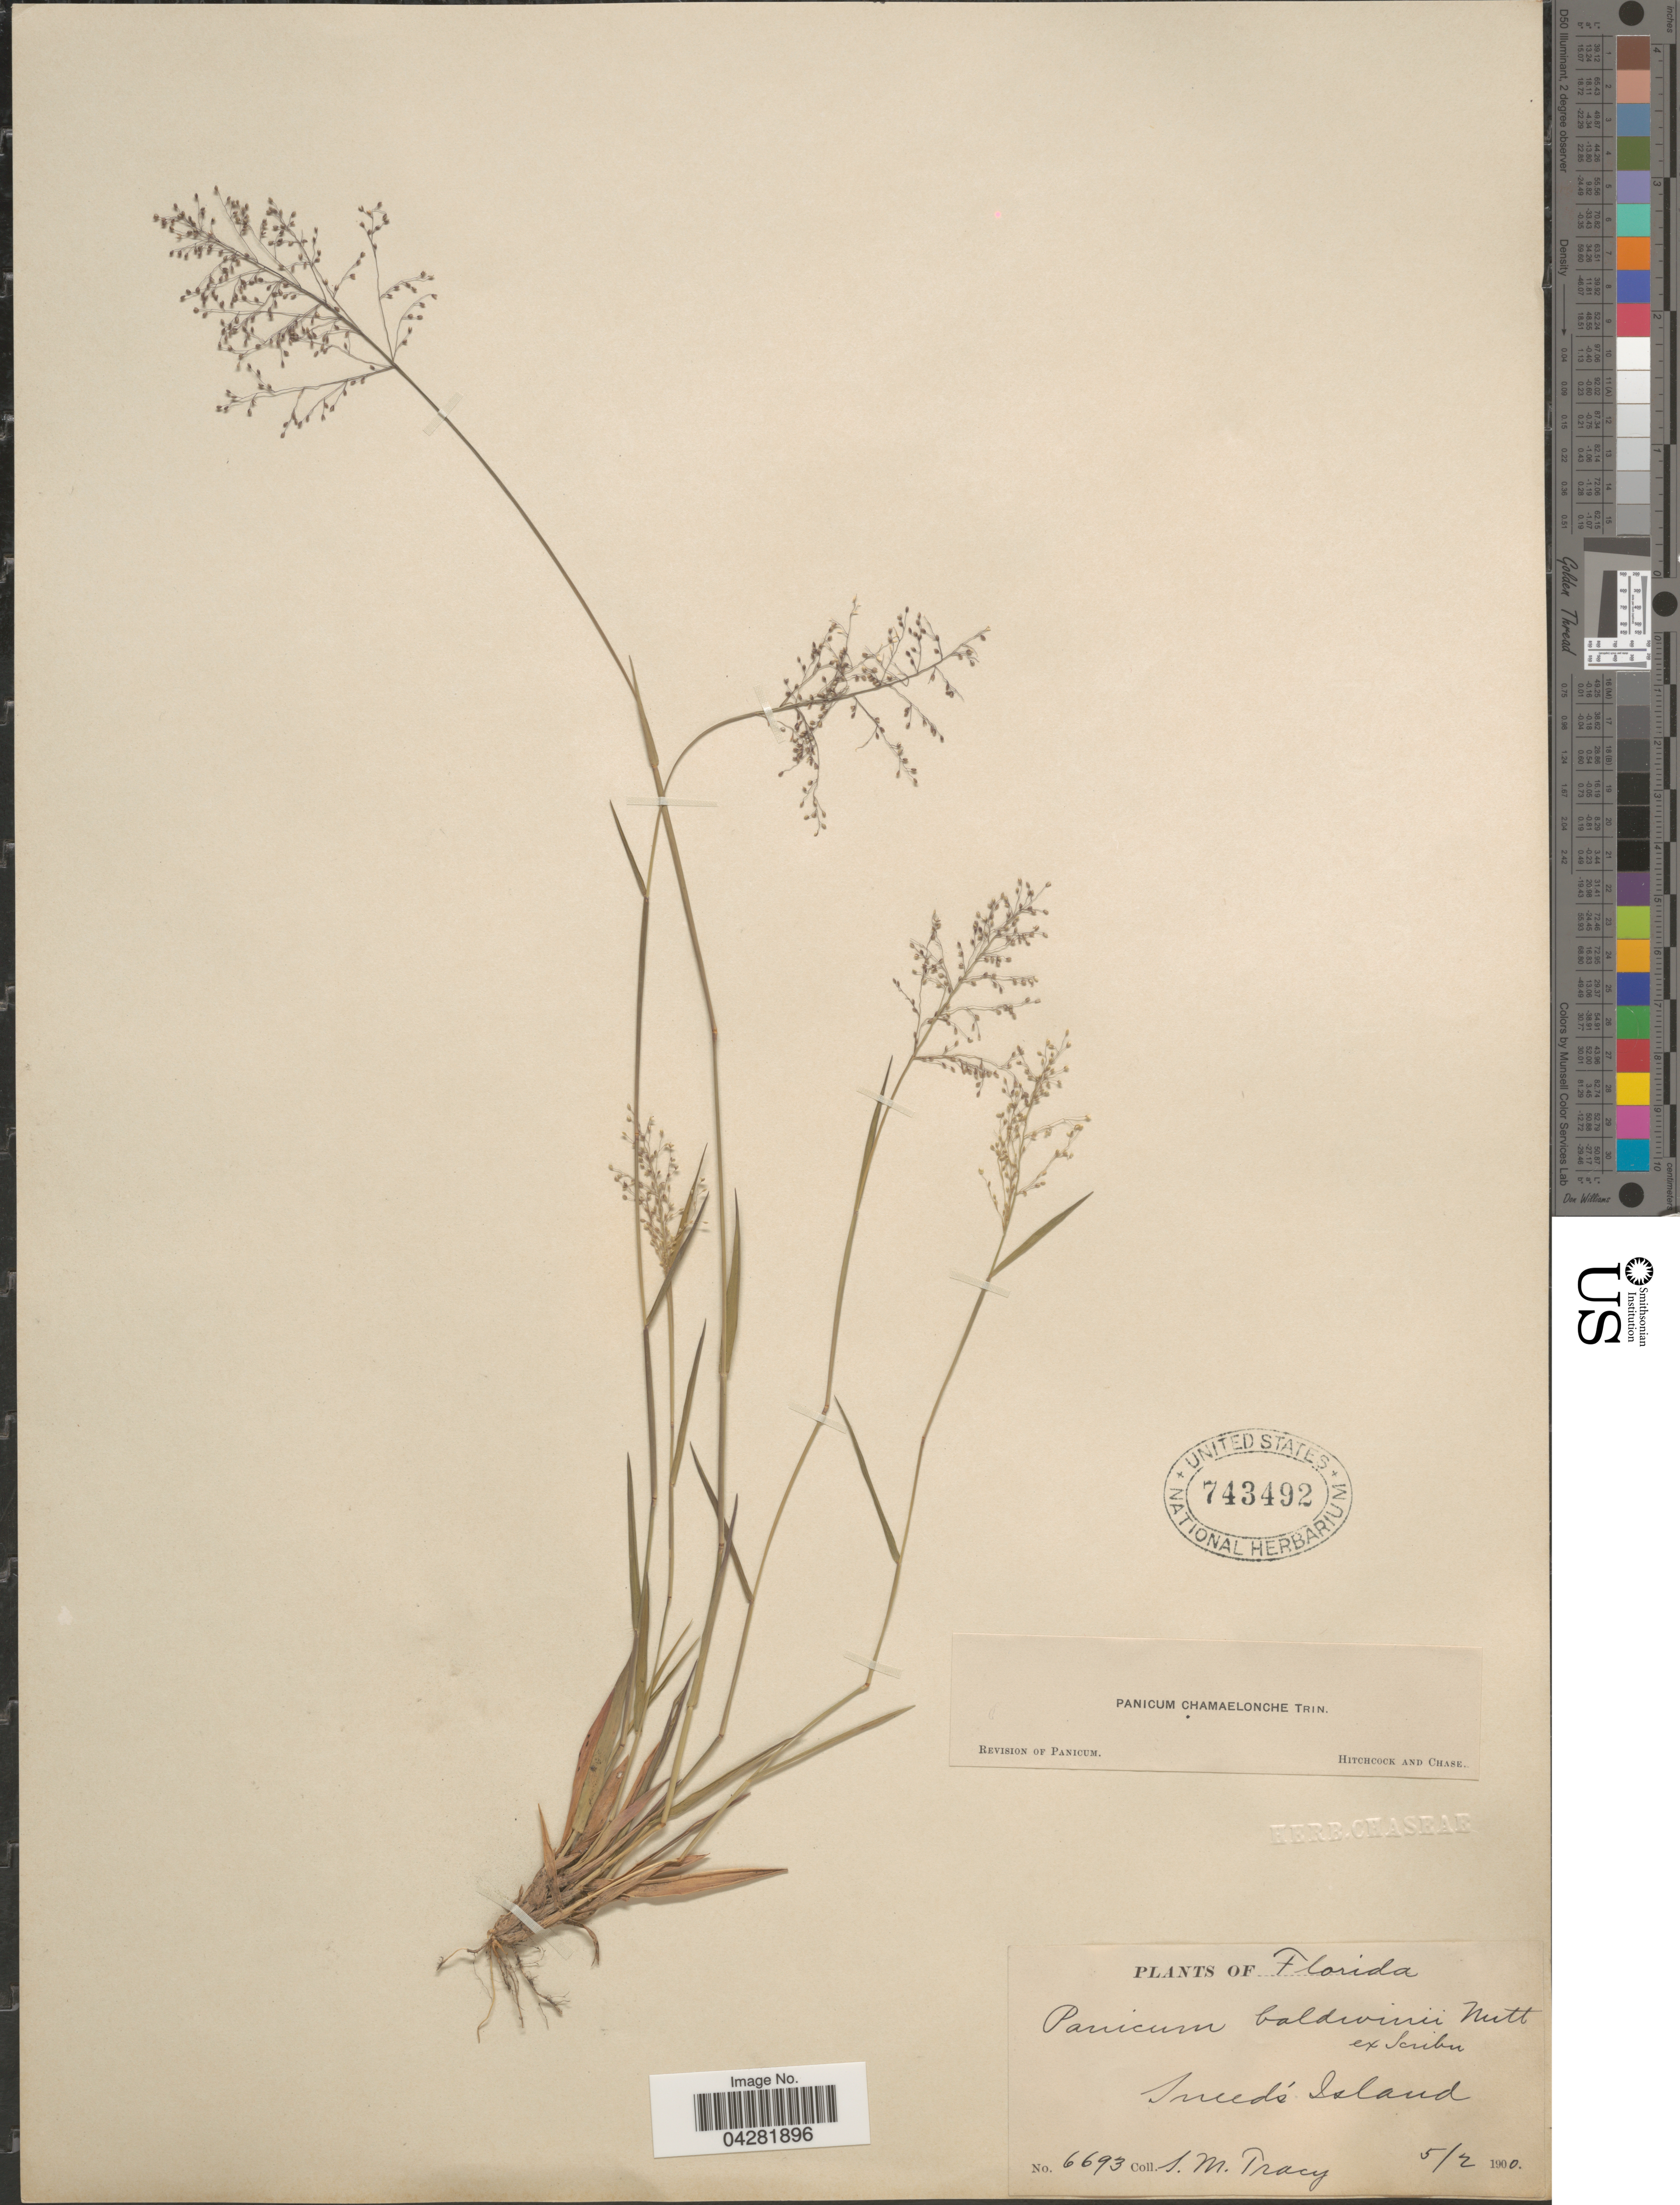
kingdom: Plantae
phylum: Tracheophyta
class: Liliopsida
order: Poales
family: Poaceae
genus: Dichanthelium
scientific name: Dichanthelium ensifolium var. ensifolium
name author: (Baldwin ex Elliot) Gould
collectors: S. M. Tracy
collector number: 6693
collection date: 1900-05-02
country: United States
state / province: Florida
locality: Sneed's Island.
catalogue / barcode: US 743492